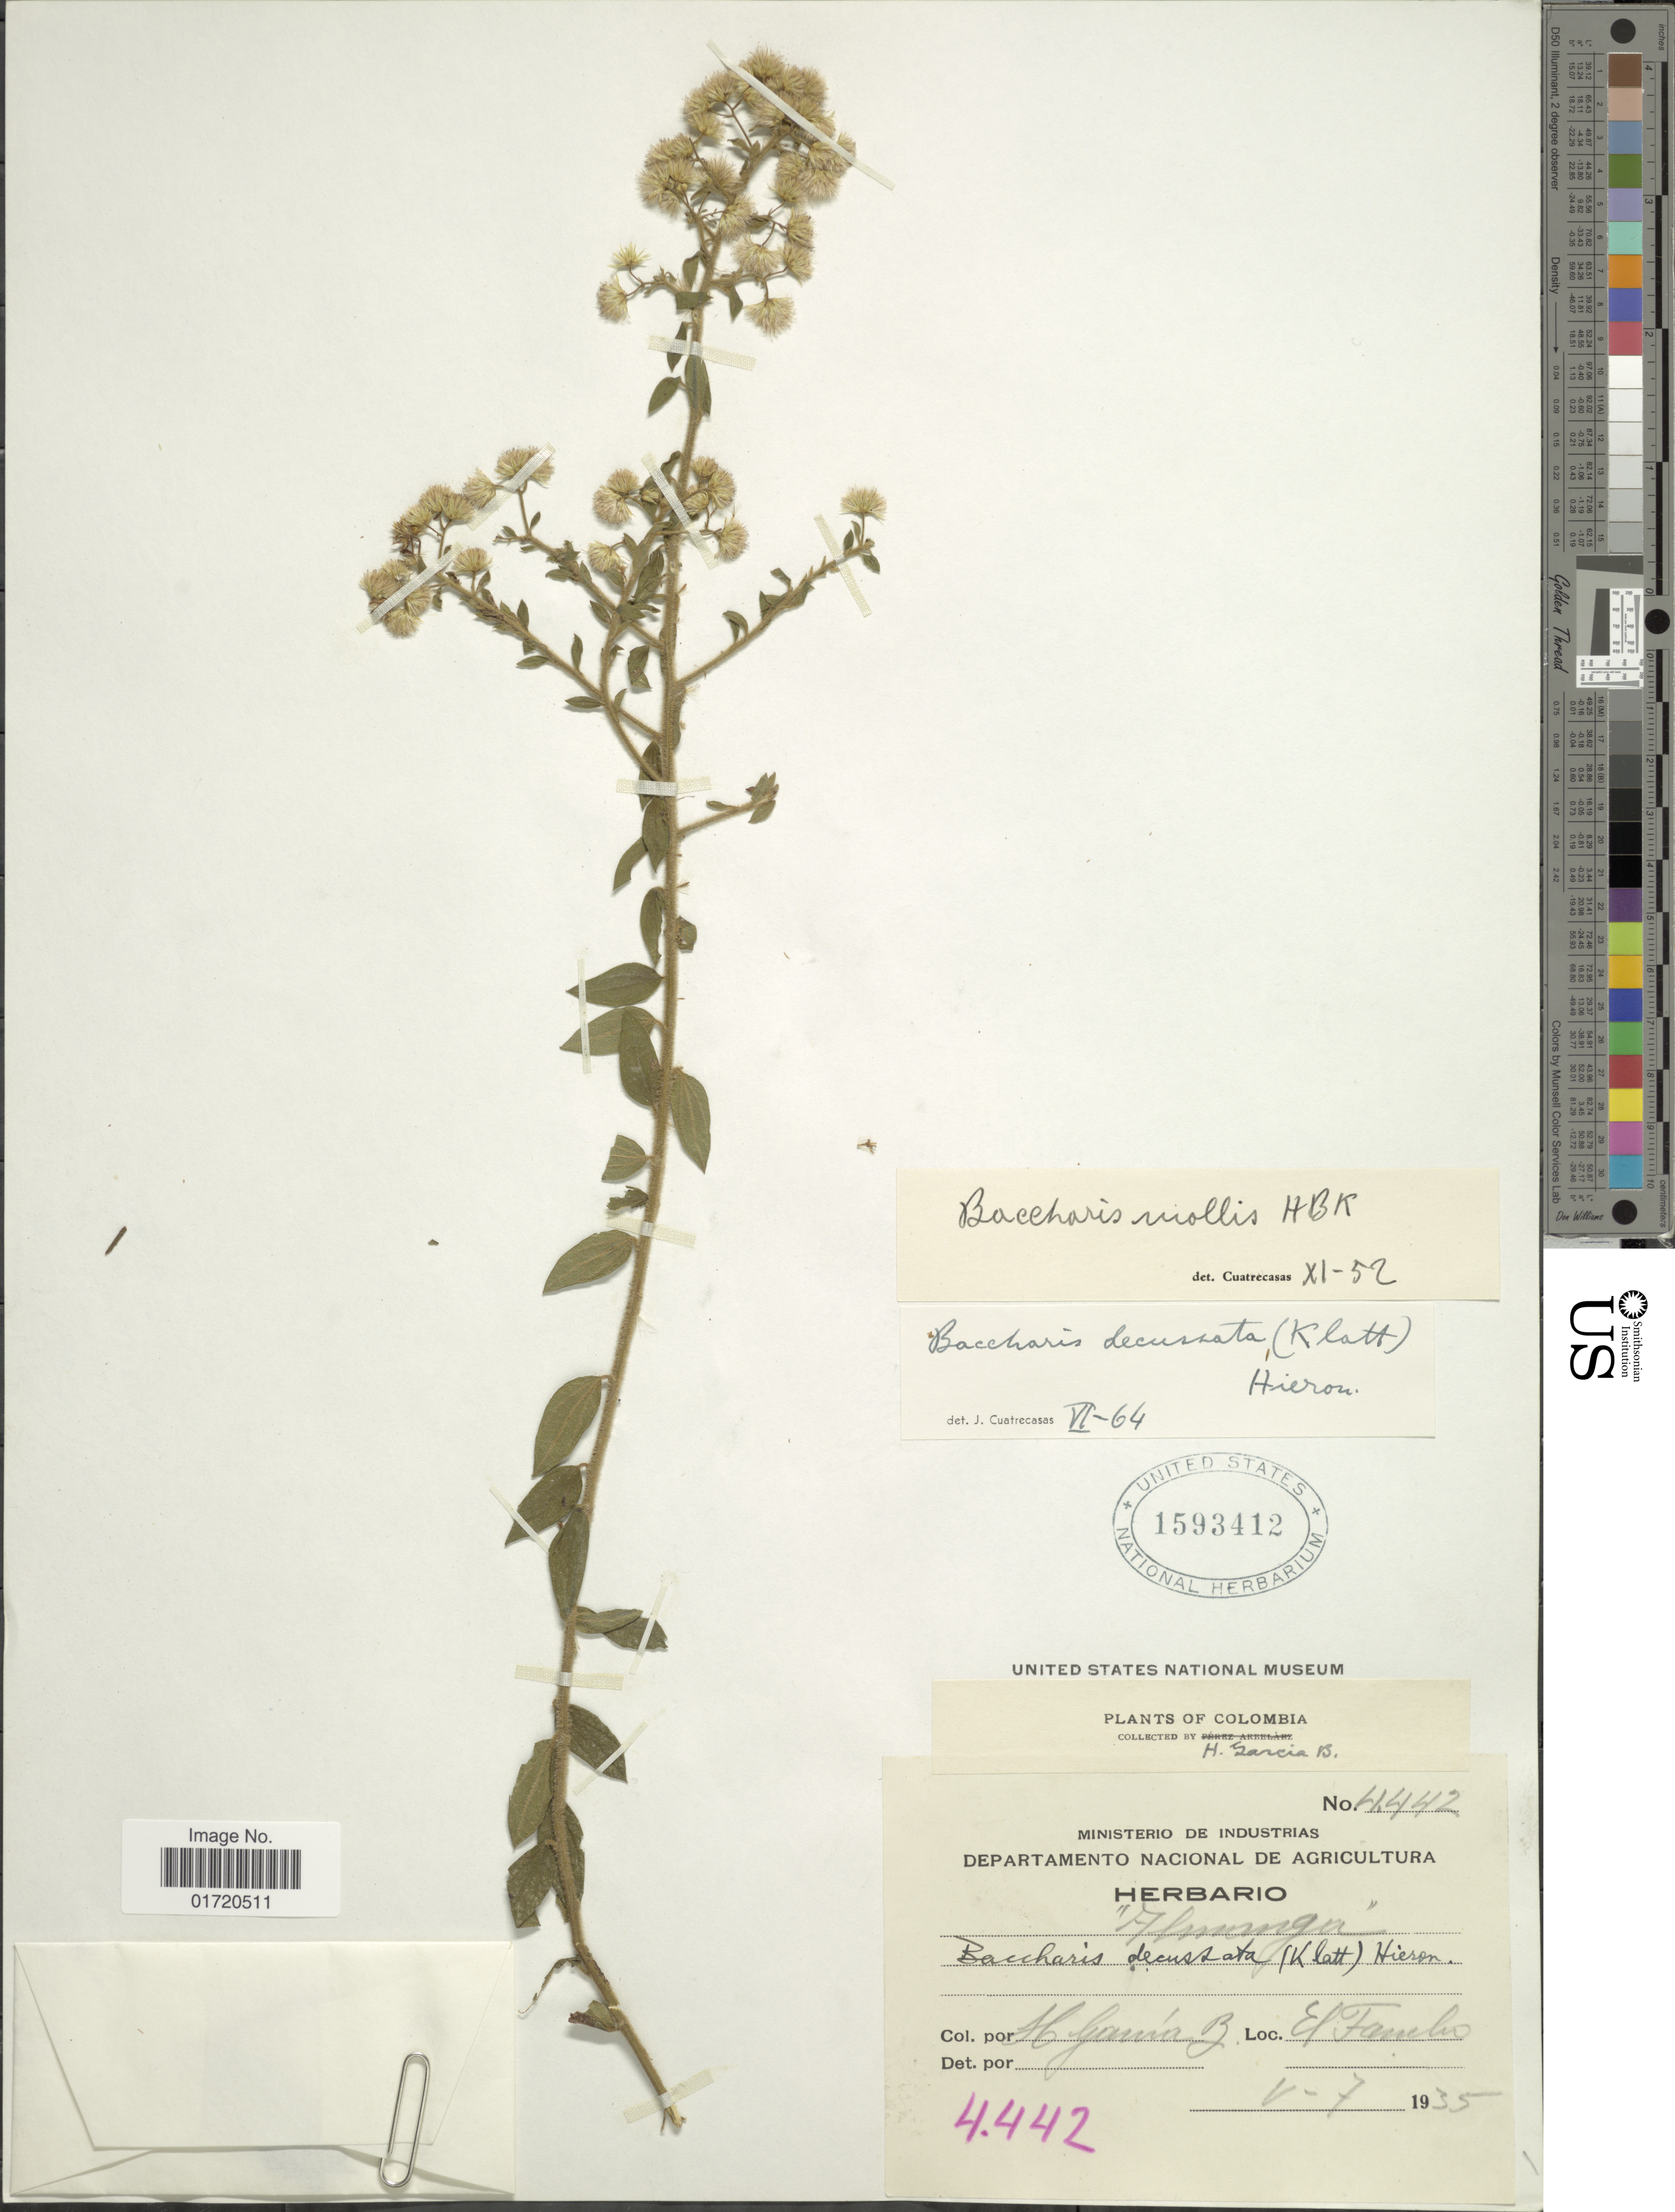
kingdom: Plantae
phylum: Tracheophyta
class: Magnoliopsida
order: Asterales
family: Asteraceae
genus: Baccharis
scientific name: Baccharis decussata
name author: (Klatt) Hieron.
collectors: H. García Barriga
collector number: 4442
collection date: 1935-05-07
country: Colombia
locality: El Tambo.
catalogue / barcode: US 1593412